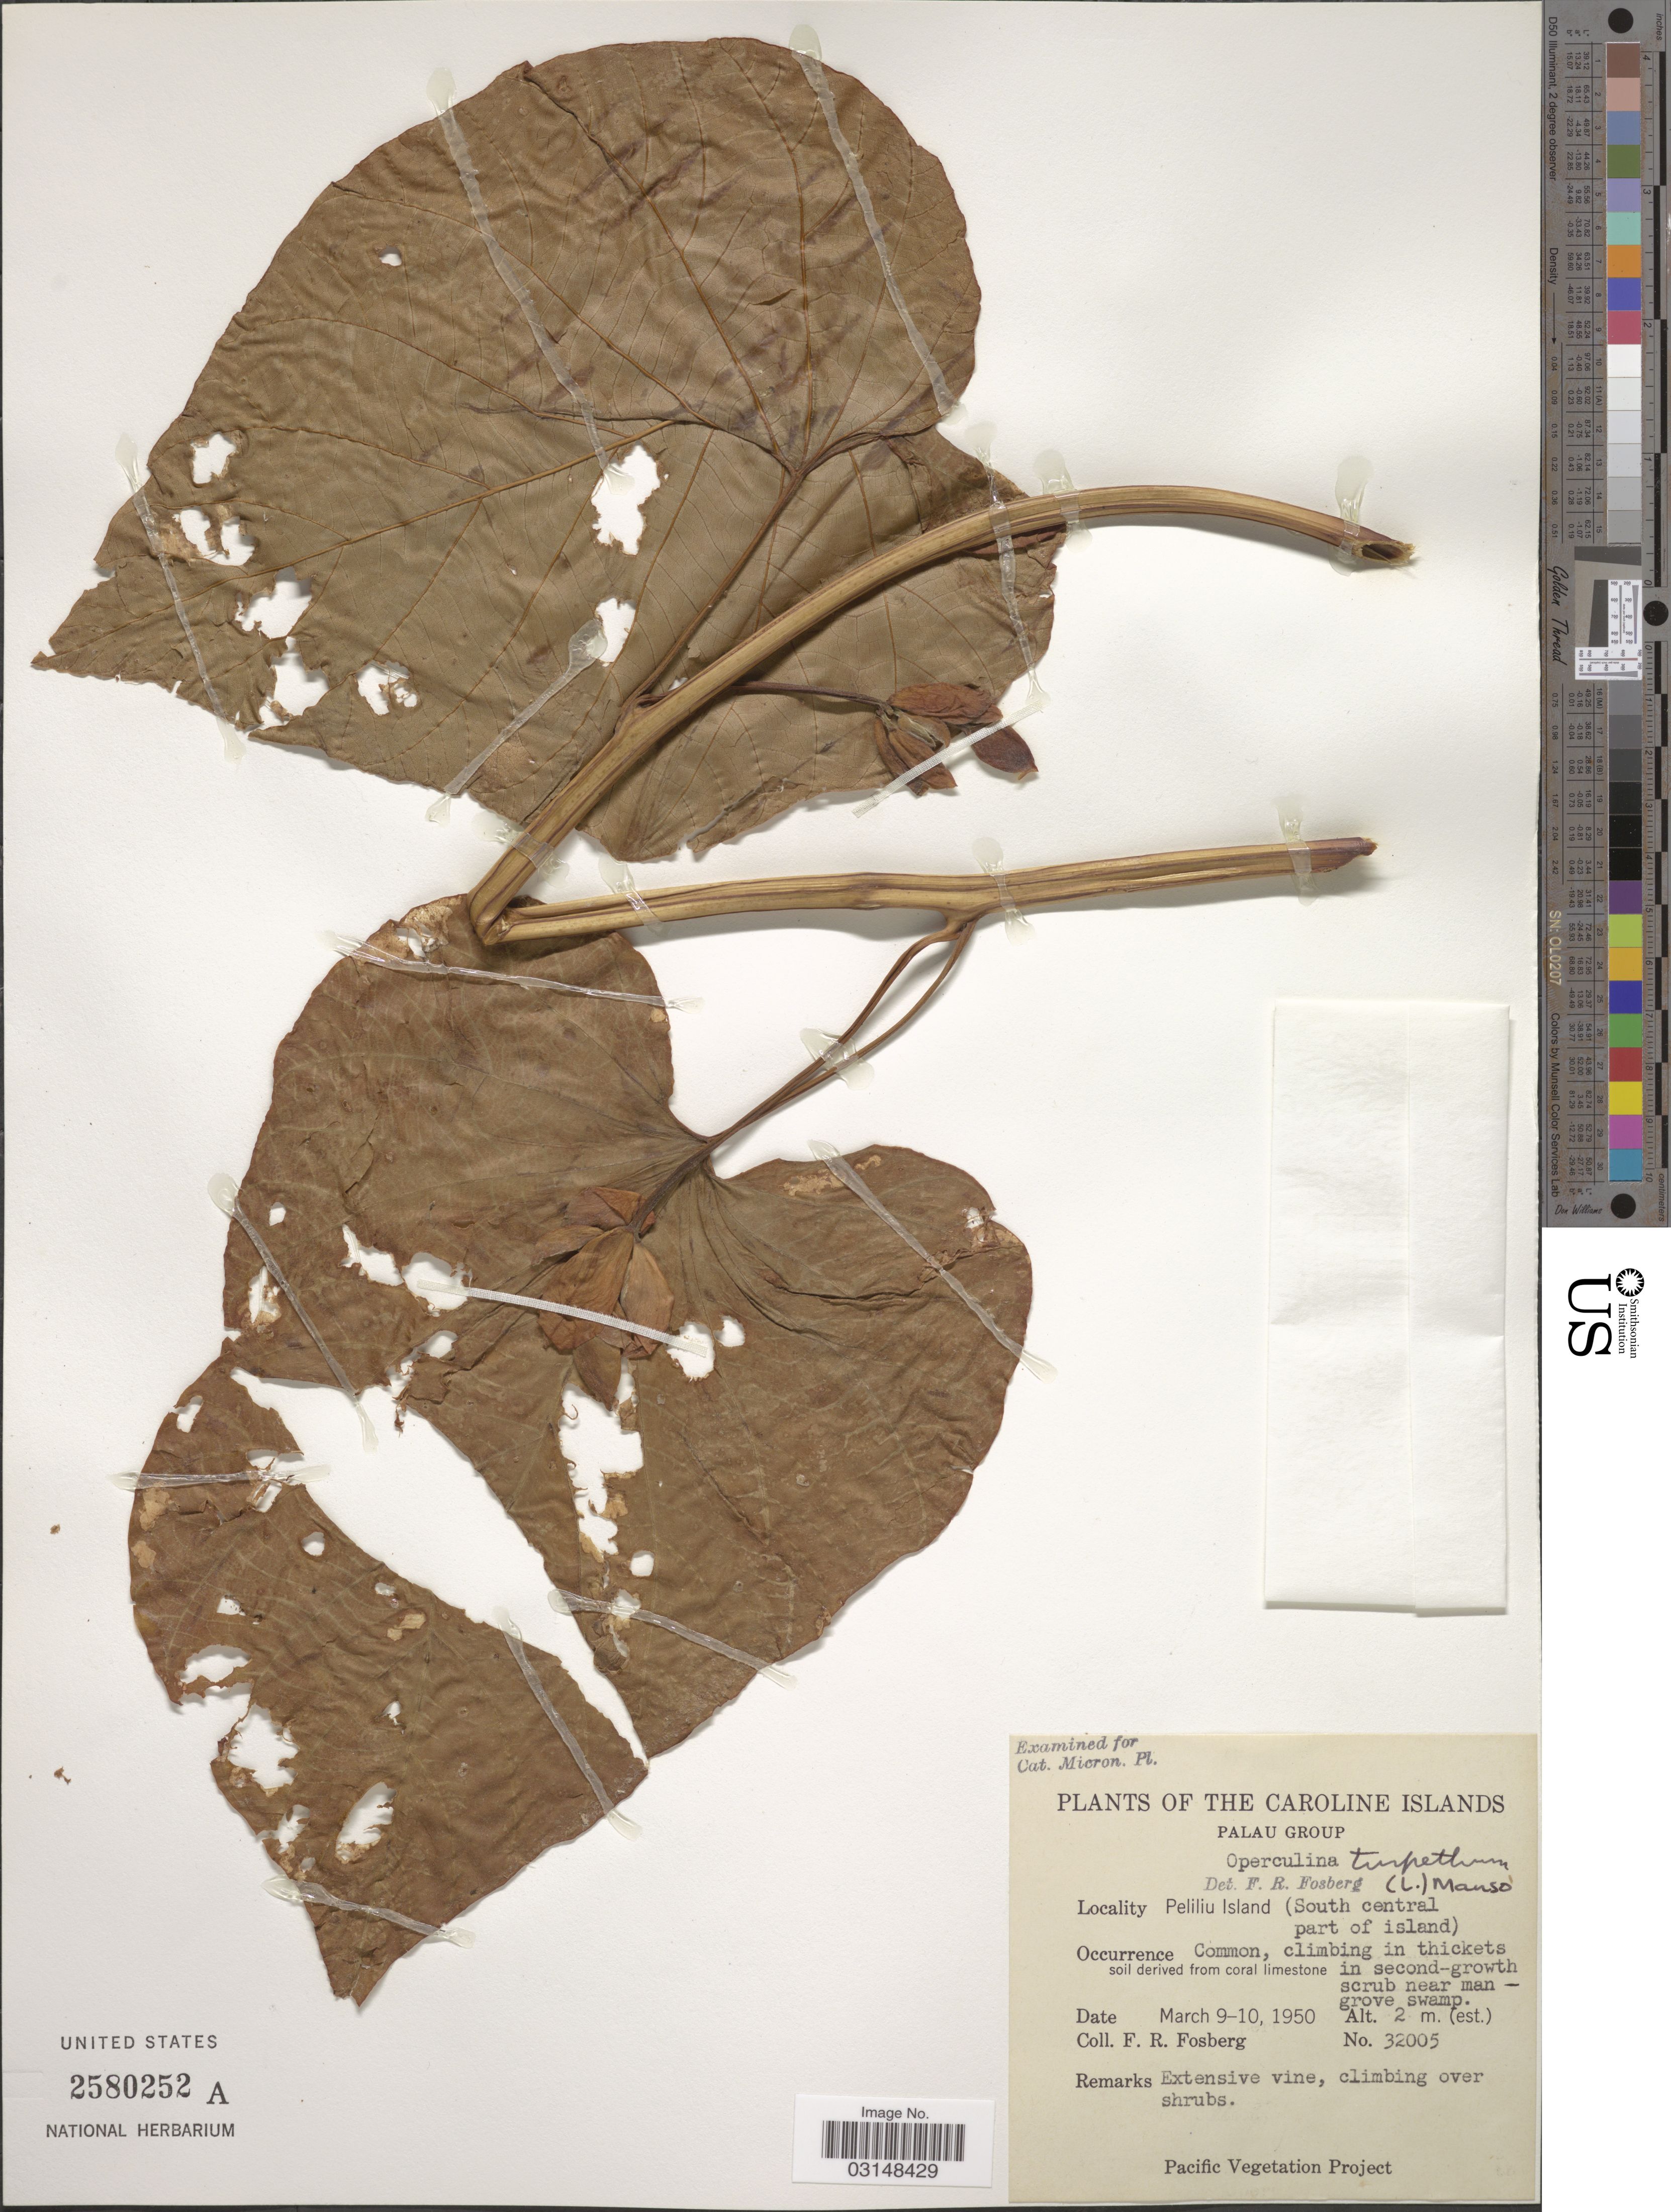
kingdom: Plantae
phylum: Tracheophyta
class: Magnoliopsida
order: Solanales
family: Convolvulaceae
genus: Operculina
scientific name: Operculina turpethum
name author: (L.) Silva Manso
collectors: F. R. Fosberg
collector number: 32005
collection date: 1950-03-09/1950-03-10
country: Palau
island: Beliliou [Peleliu]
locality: The Caroline Islands, Palau Group, Peliliu Island (South central part of island).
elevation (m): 2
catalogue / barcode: US 2580252A